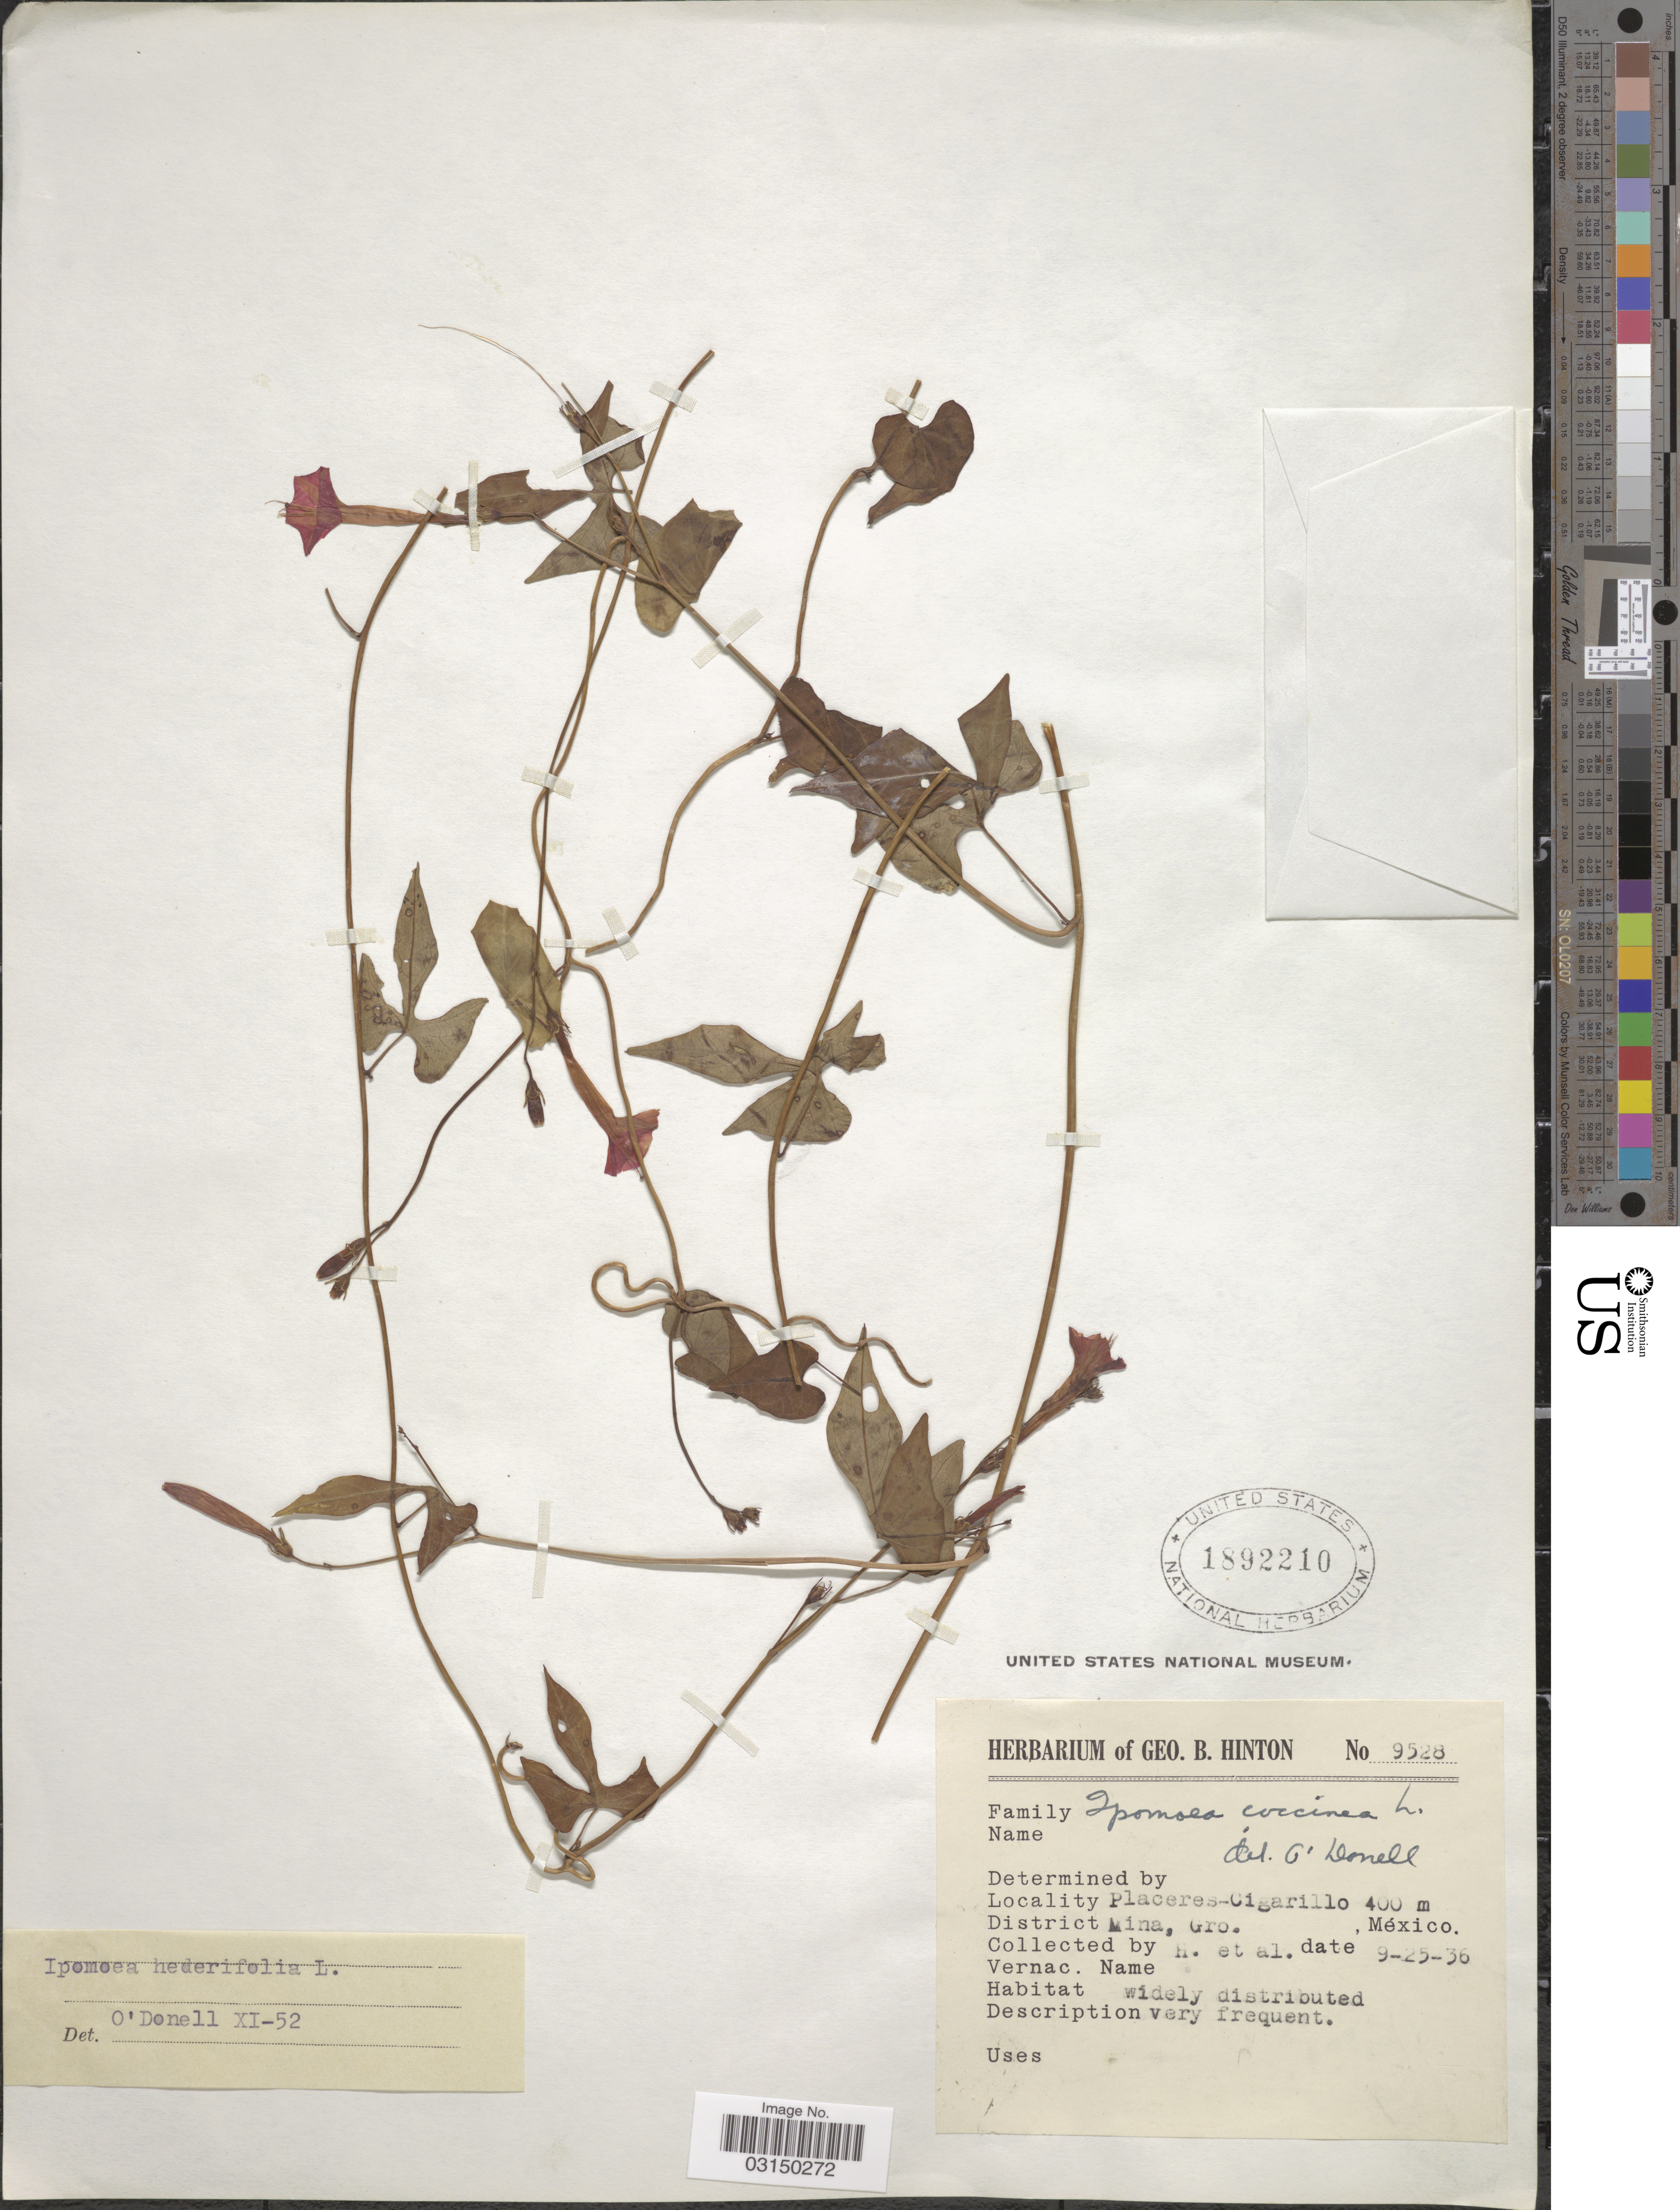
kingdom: Plantae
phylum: Tracheophyta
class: Magnoliopsida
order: Solanales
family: Convolvulaceae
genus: Ipomoea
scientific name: Ipomoea hederifolia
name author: L.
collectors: G. B. Hinton & et al.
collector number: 9528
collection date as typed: Transcribed d/m/y: 25/9/36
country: Mexico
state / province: Guerrero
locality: Placeres-Cigarillo. District Mina, Gro.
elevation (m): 400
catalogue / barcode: US 1892210